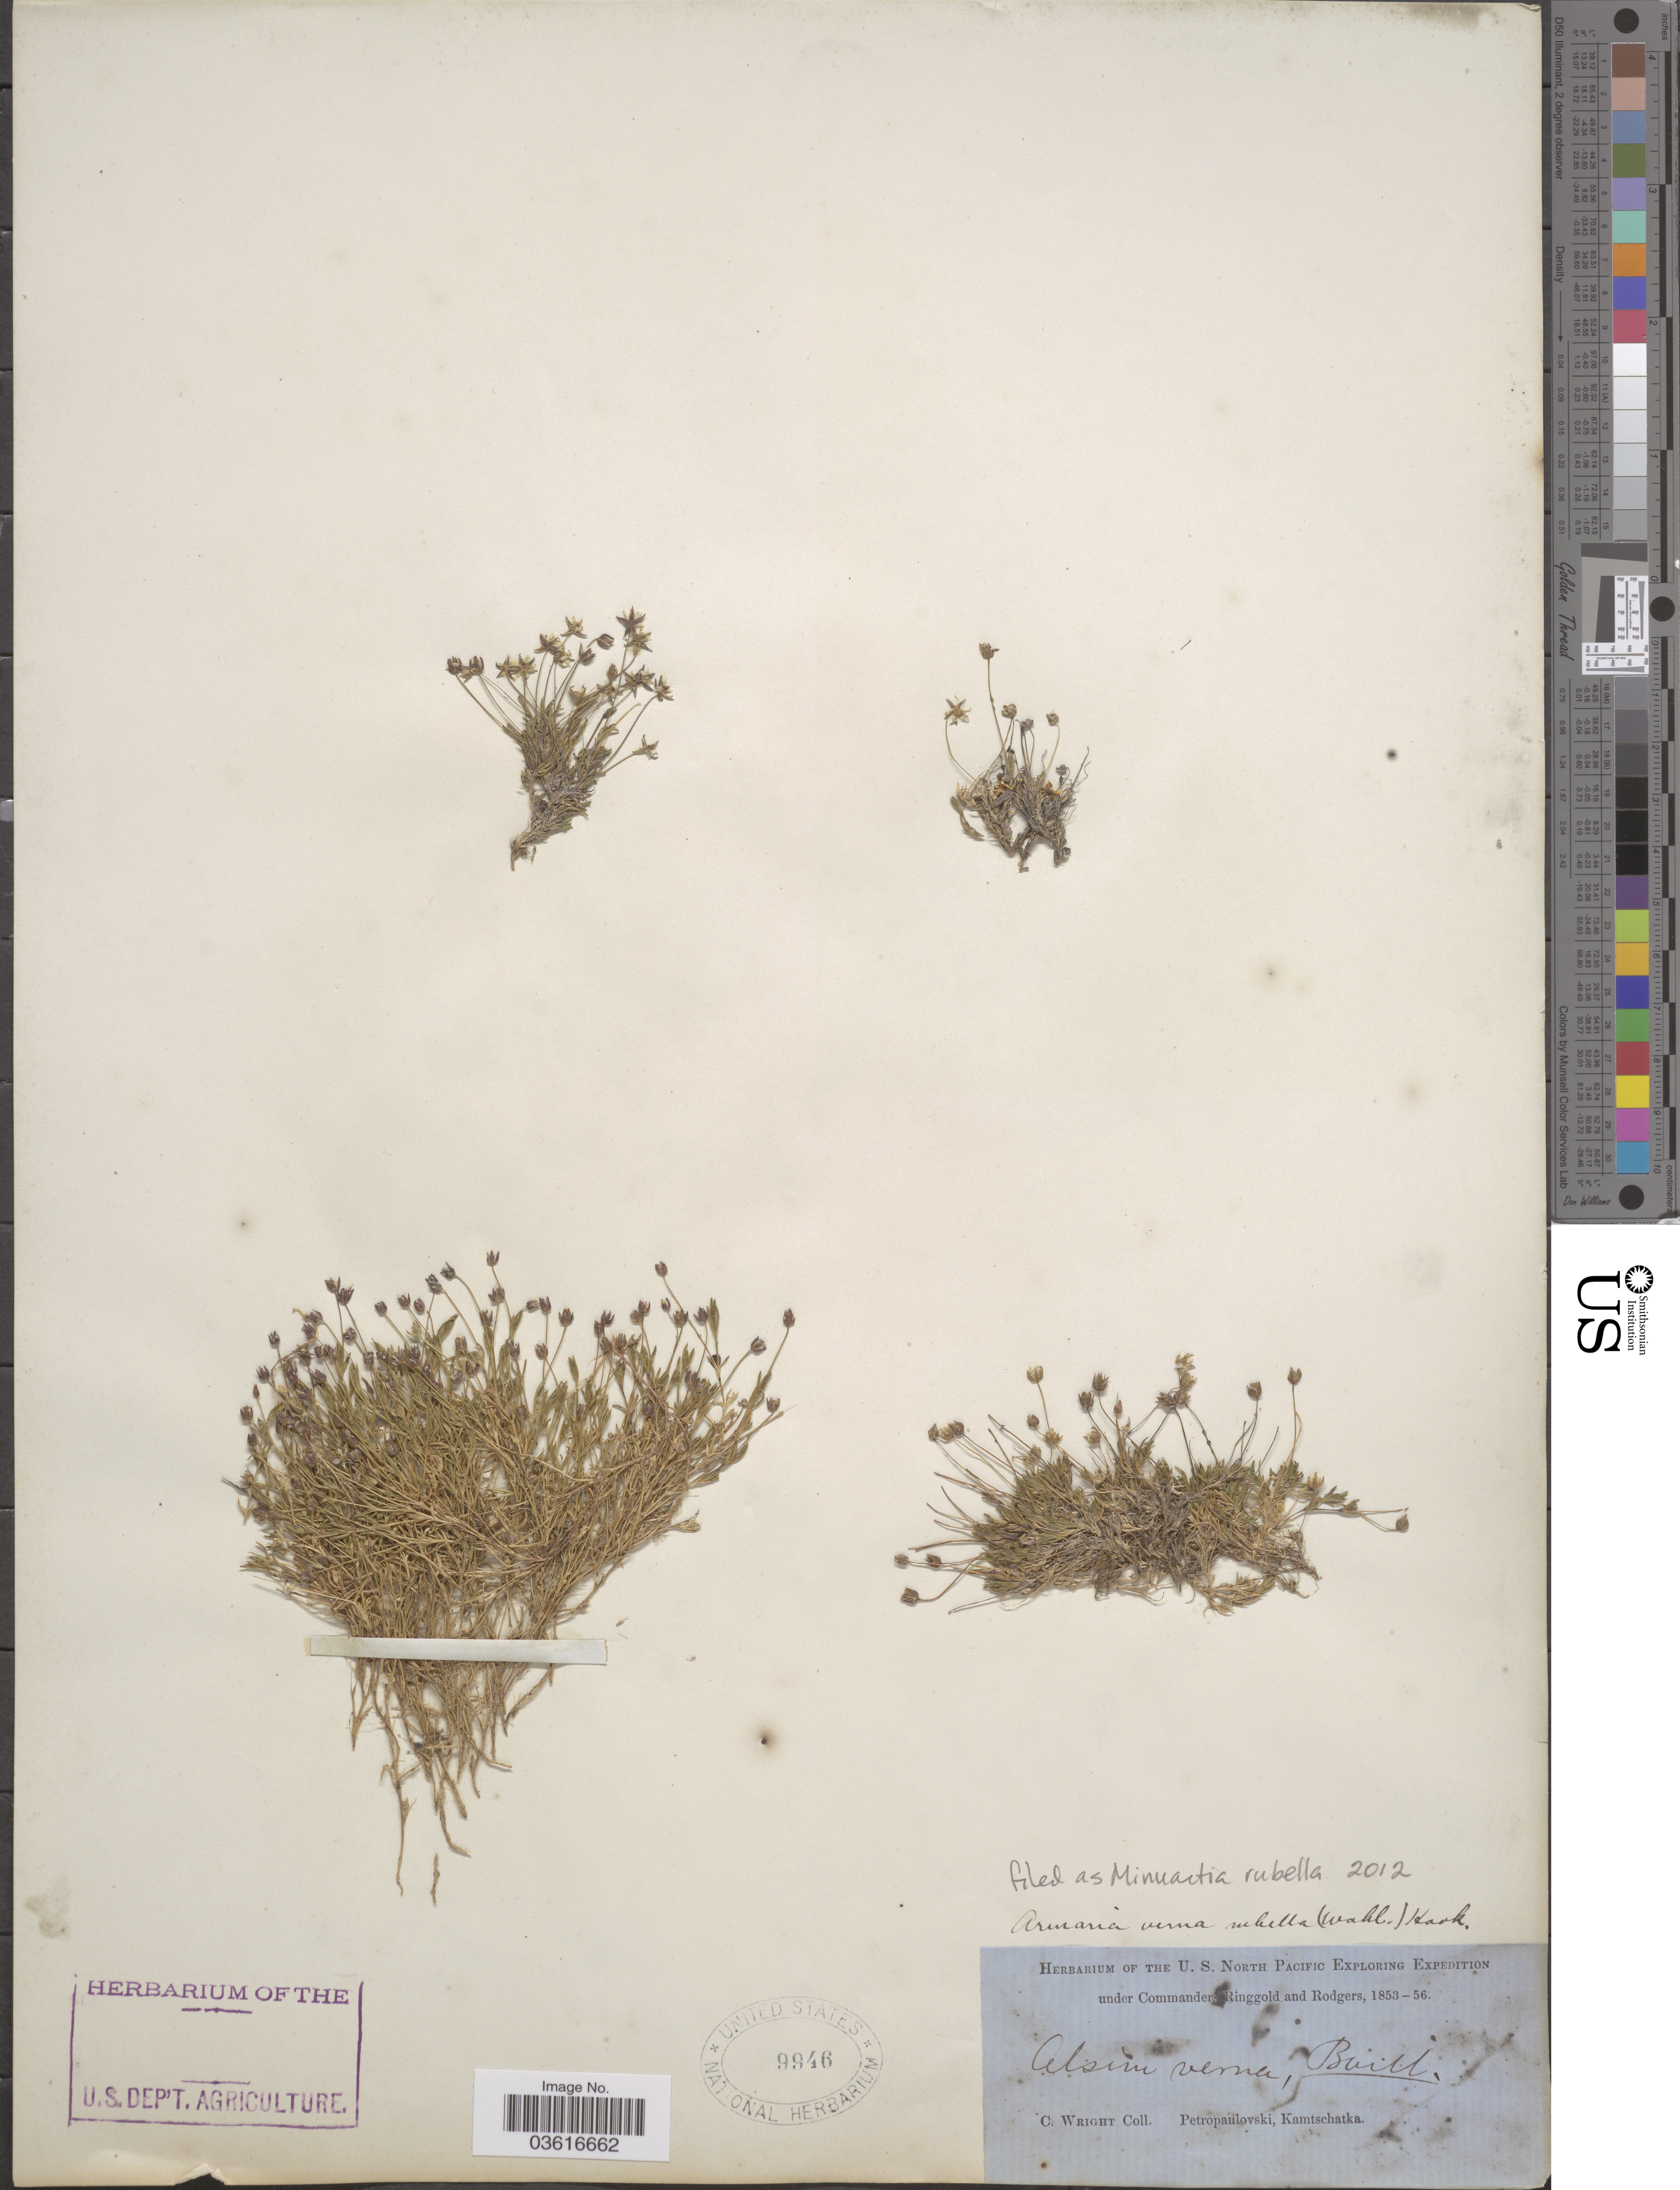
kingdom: Plantae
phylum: Tracheophyta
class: Magnoliopsida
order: Caryophyllales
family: Caryophyllaceae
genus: Minuartia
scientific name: Minuartia rubella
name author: (Wahlenb.) Hiern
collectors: C. Wright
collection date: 1853/1856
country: Russian Federation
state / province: Kamchatka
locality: Petropaulovski, Kamtschatka.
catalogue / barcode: US 9946